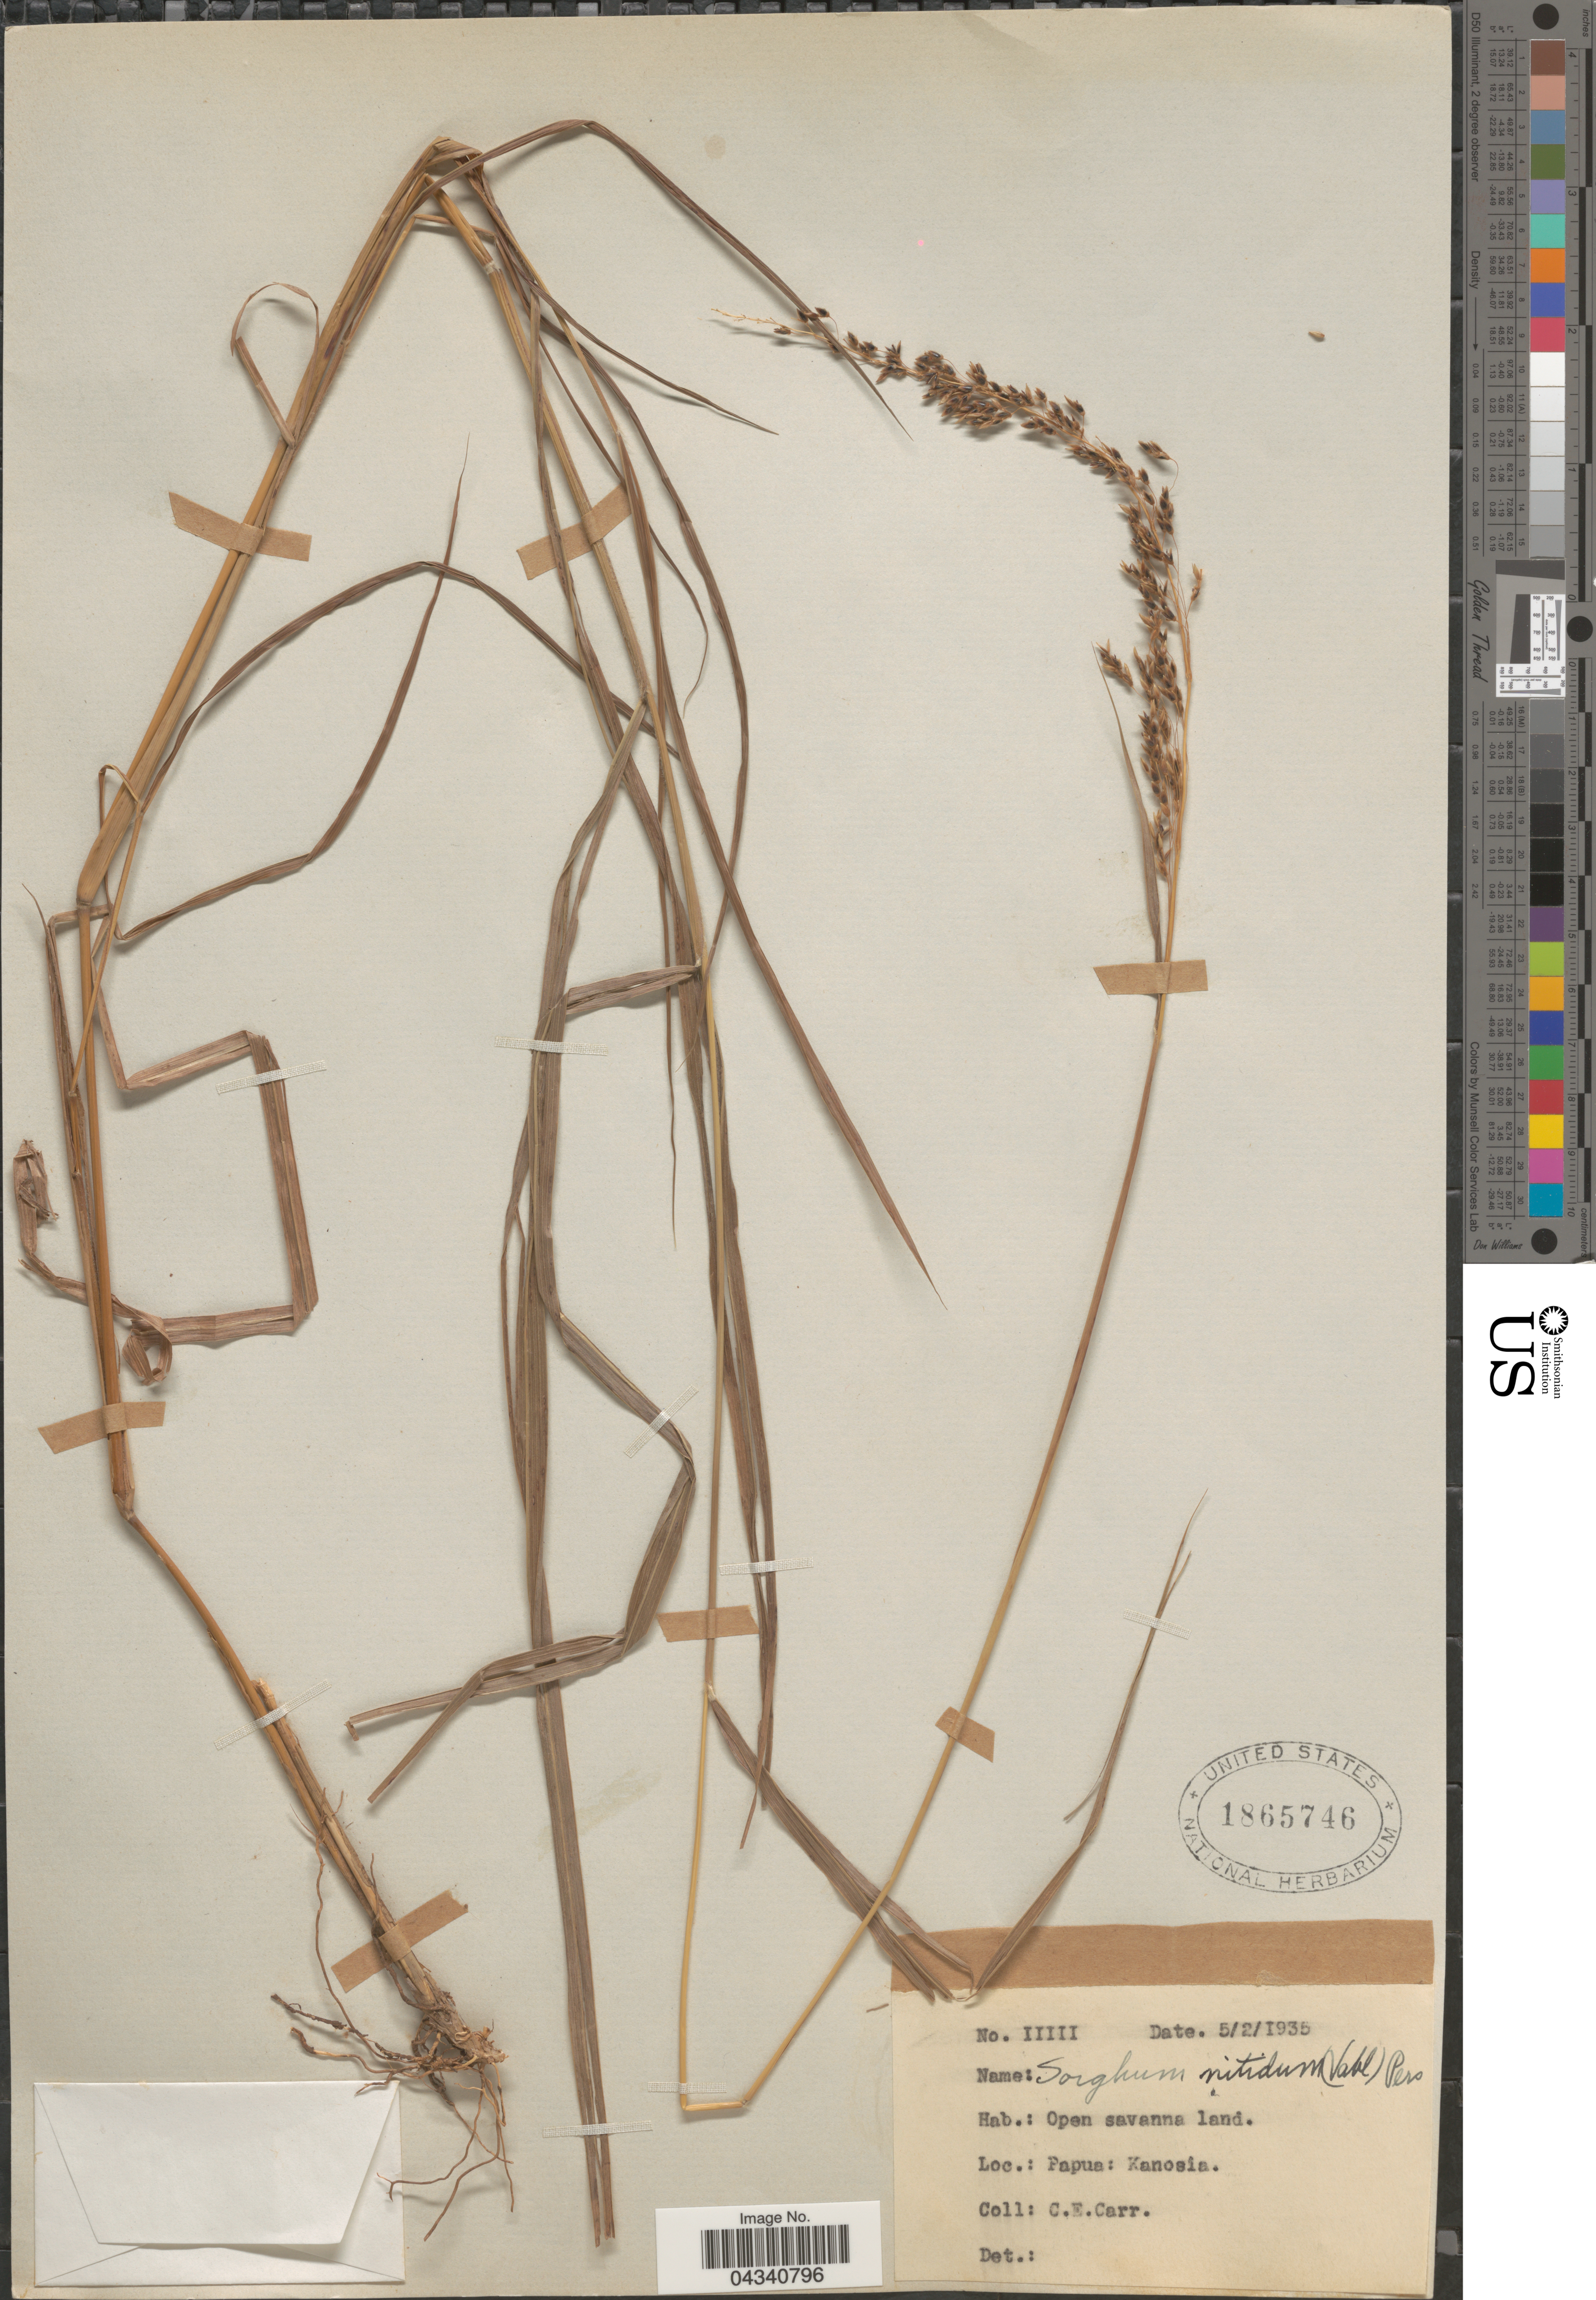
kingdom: Plantae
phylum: Tracheophyta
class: Liliopsida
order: Poales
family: Poaceae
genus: Sorghum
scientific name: Sorghum nitidum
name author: (Vahl) Pers.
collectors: C. Carr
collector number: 11111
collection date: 1935-02-05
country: Papua New Guinea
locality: Papua: Kanosia.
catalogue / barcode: US 1865746